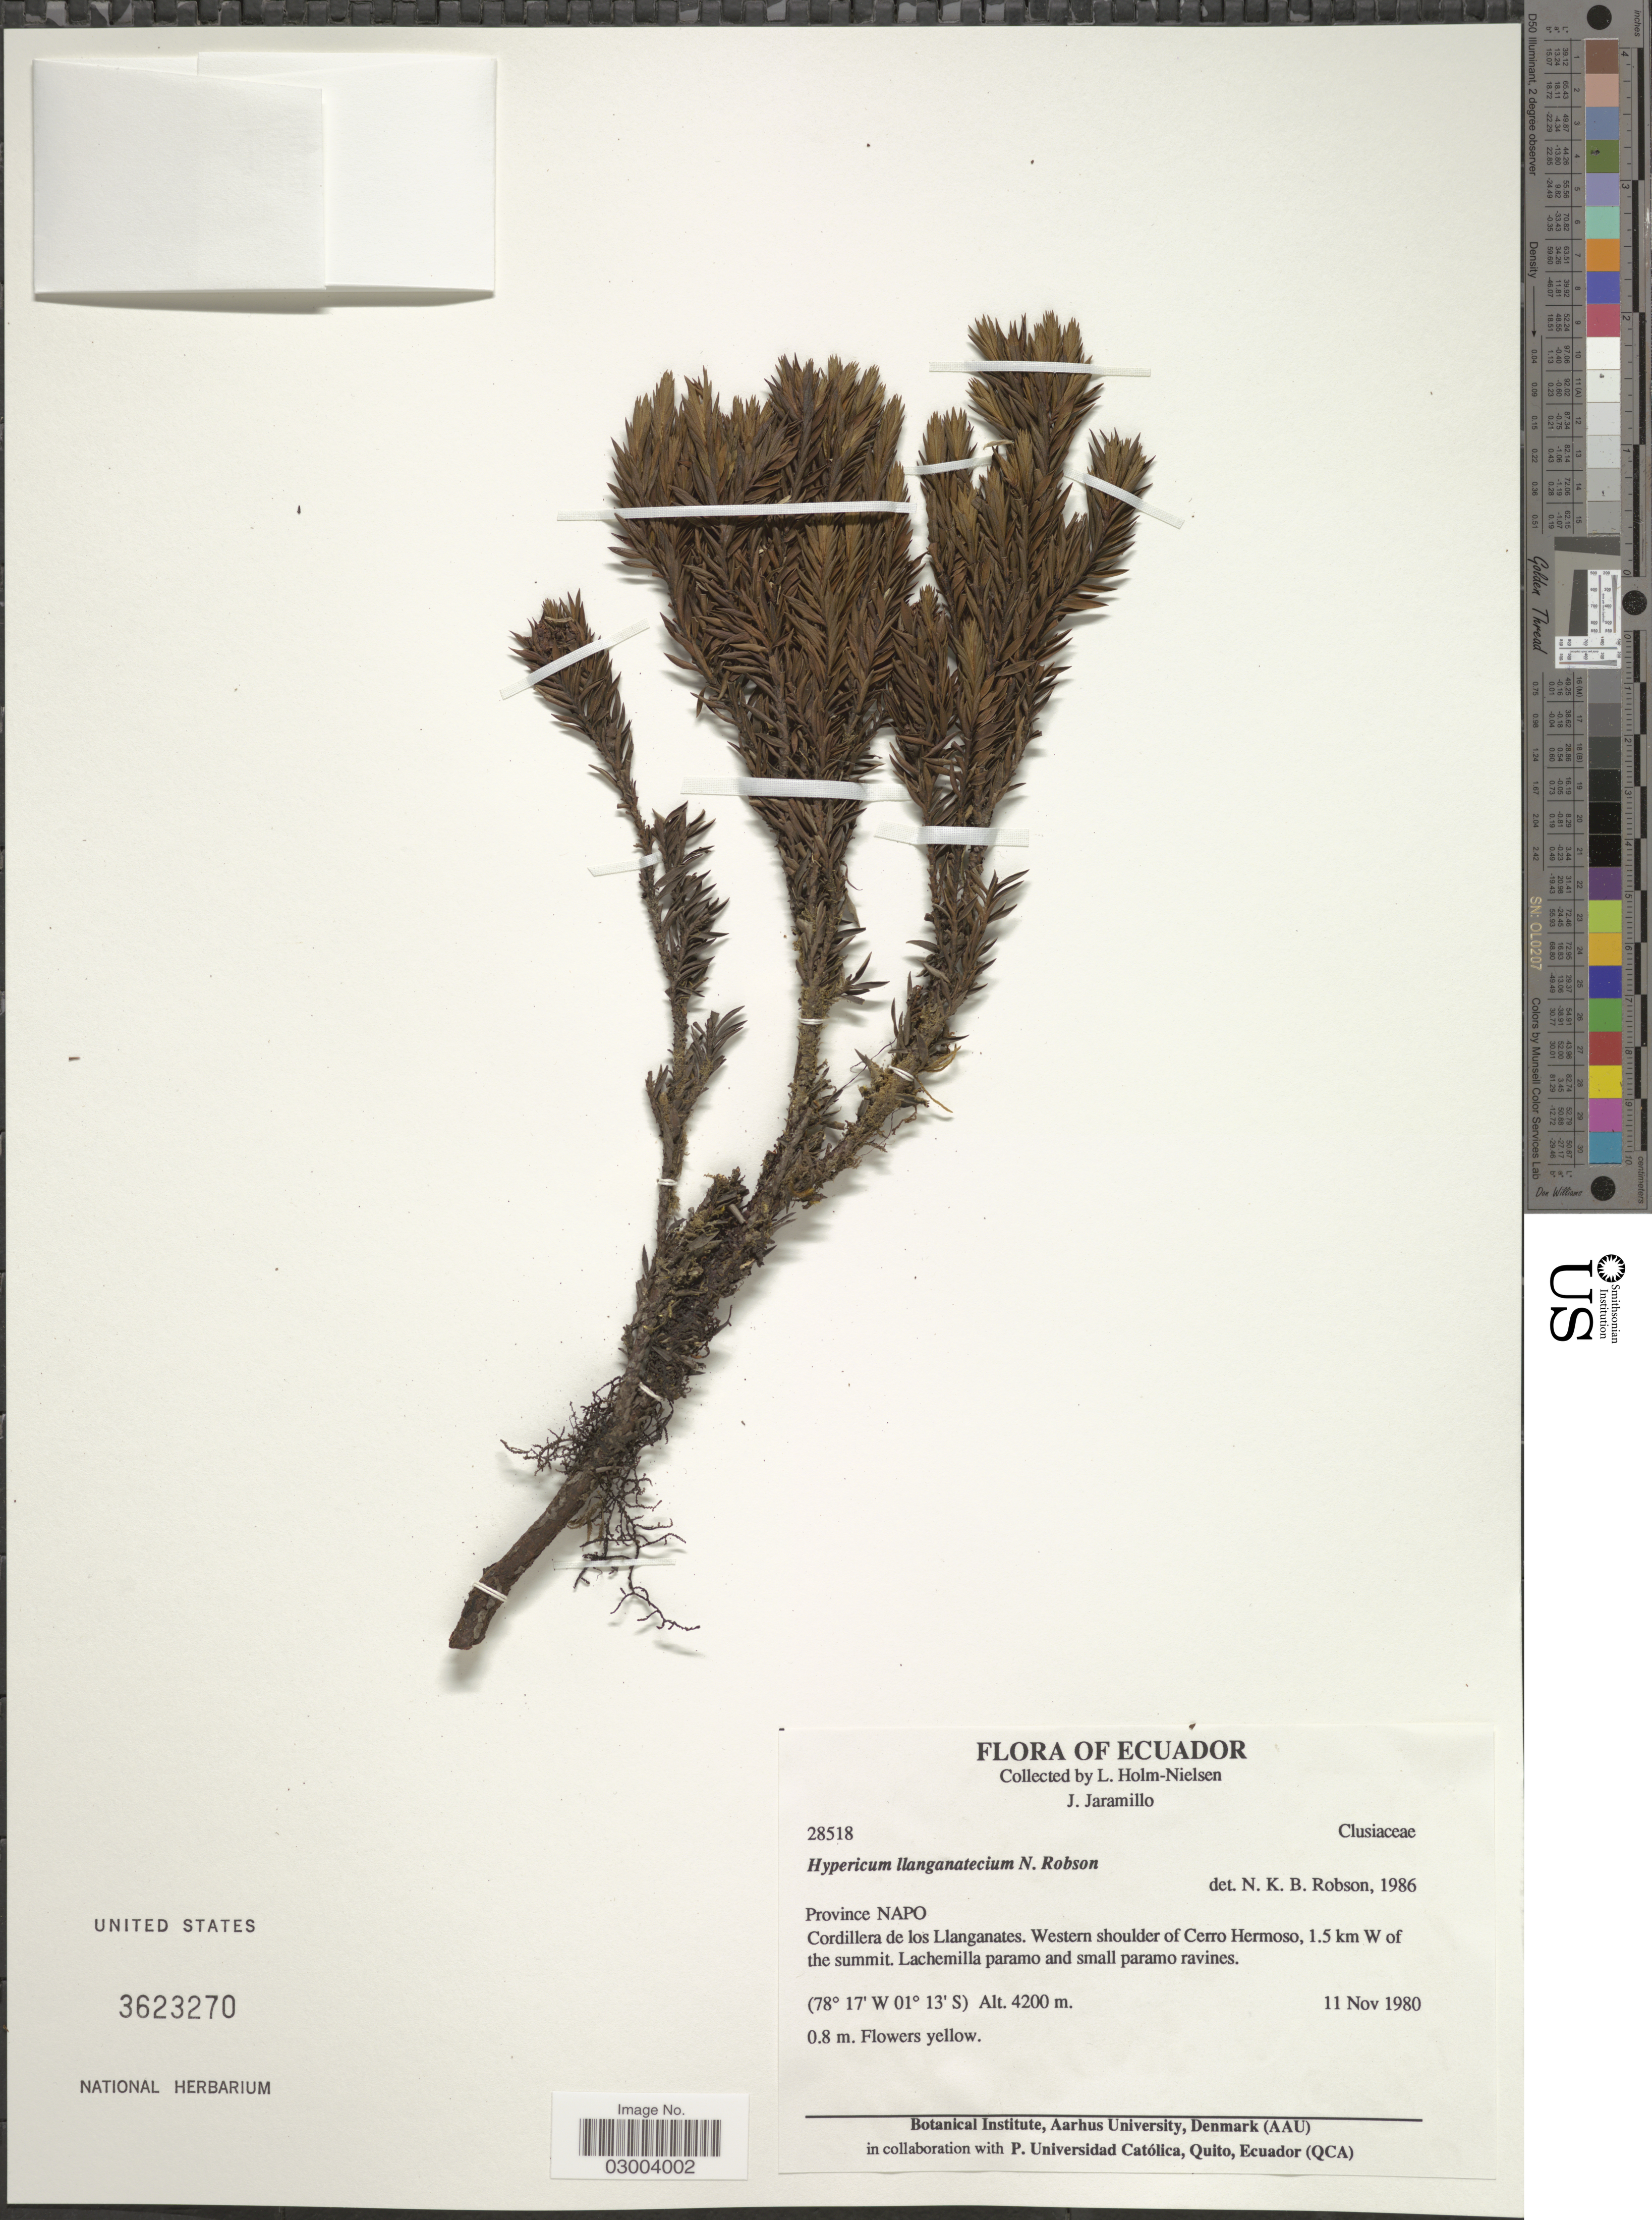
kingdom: Plantae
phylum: Tracheophyta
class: Magnoliopsida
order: Malpighiales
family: Hypericaceae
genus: Hypericum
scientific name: Hypericum llanganaticum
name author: N. Robson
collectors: L. Holm-Nielsen & J. Jaramillo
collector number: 28518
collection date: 1980-11-11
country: Ecuador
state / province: Napo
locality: Cordillera de los Llanganates, Western shoulder of Cerro Hermoso, 1.5 km W of the summit.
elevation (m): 4200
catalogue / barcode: US 3623270